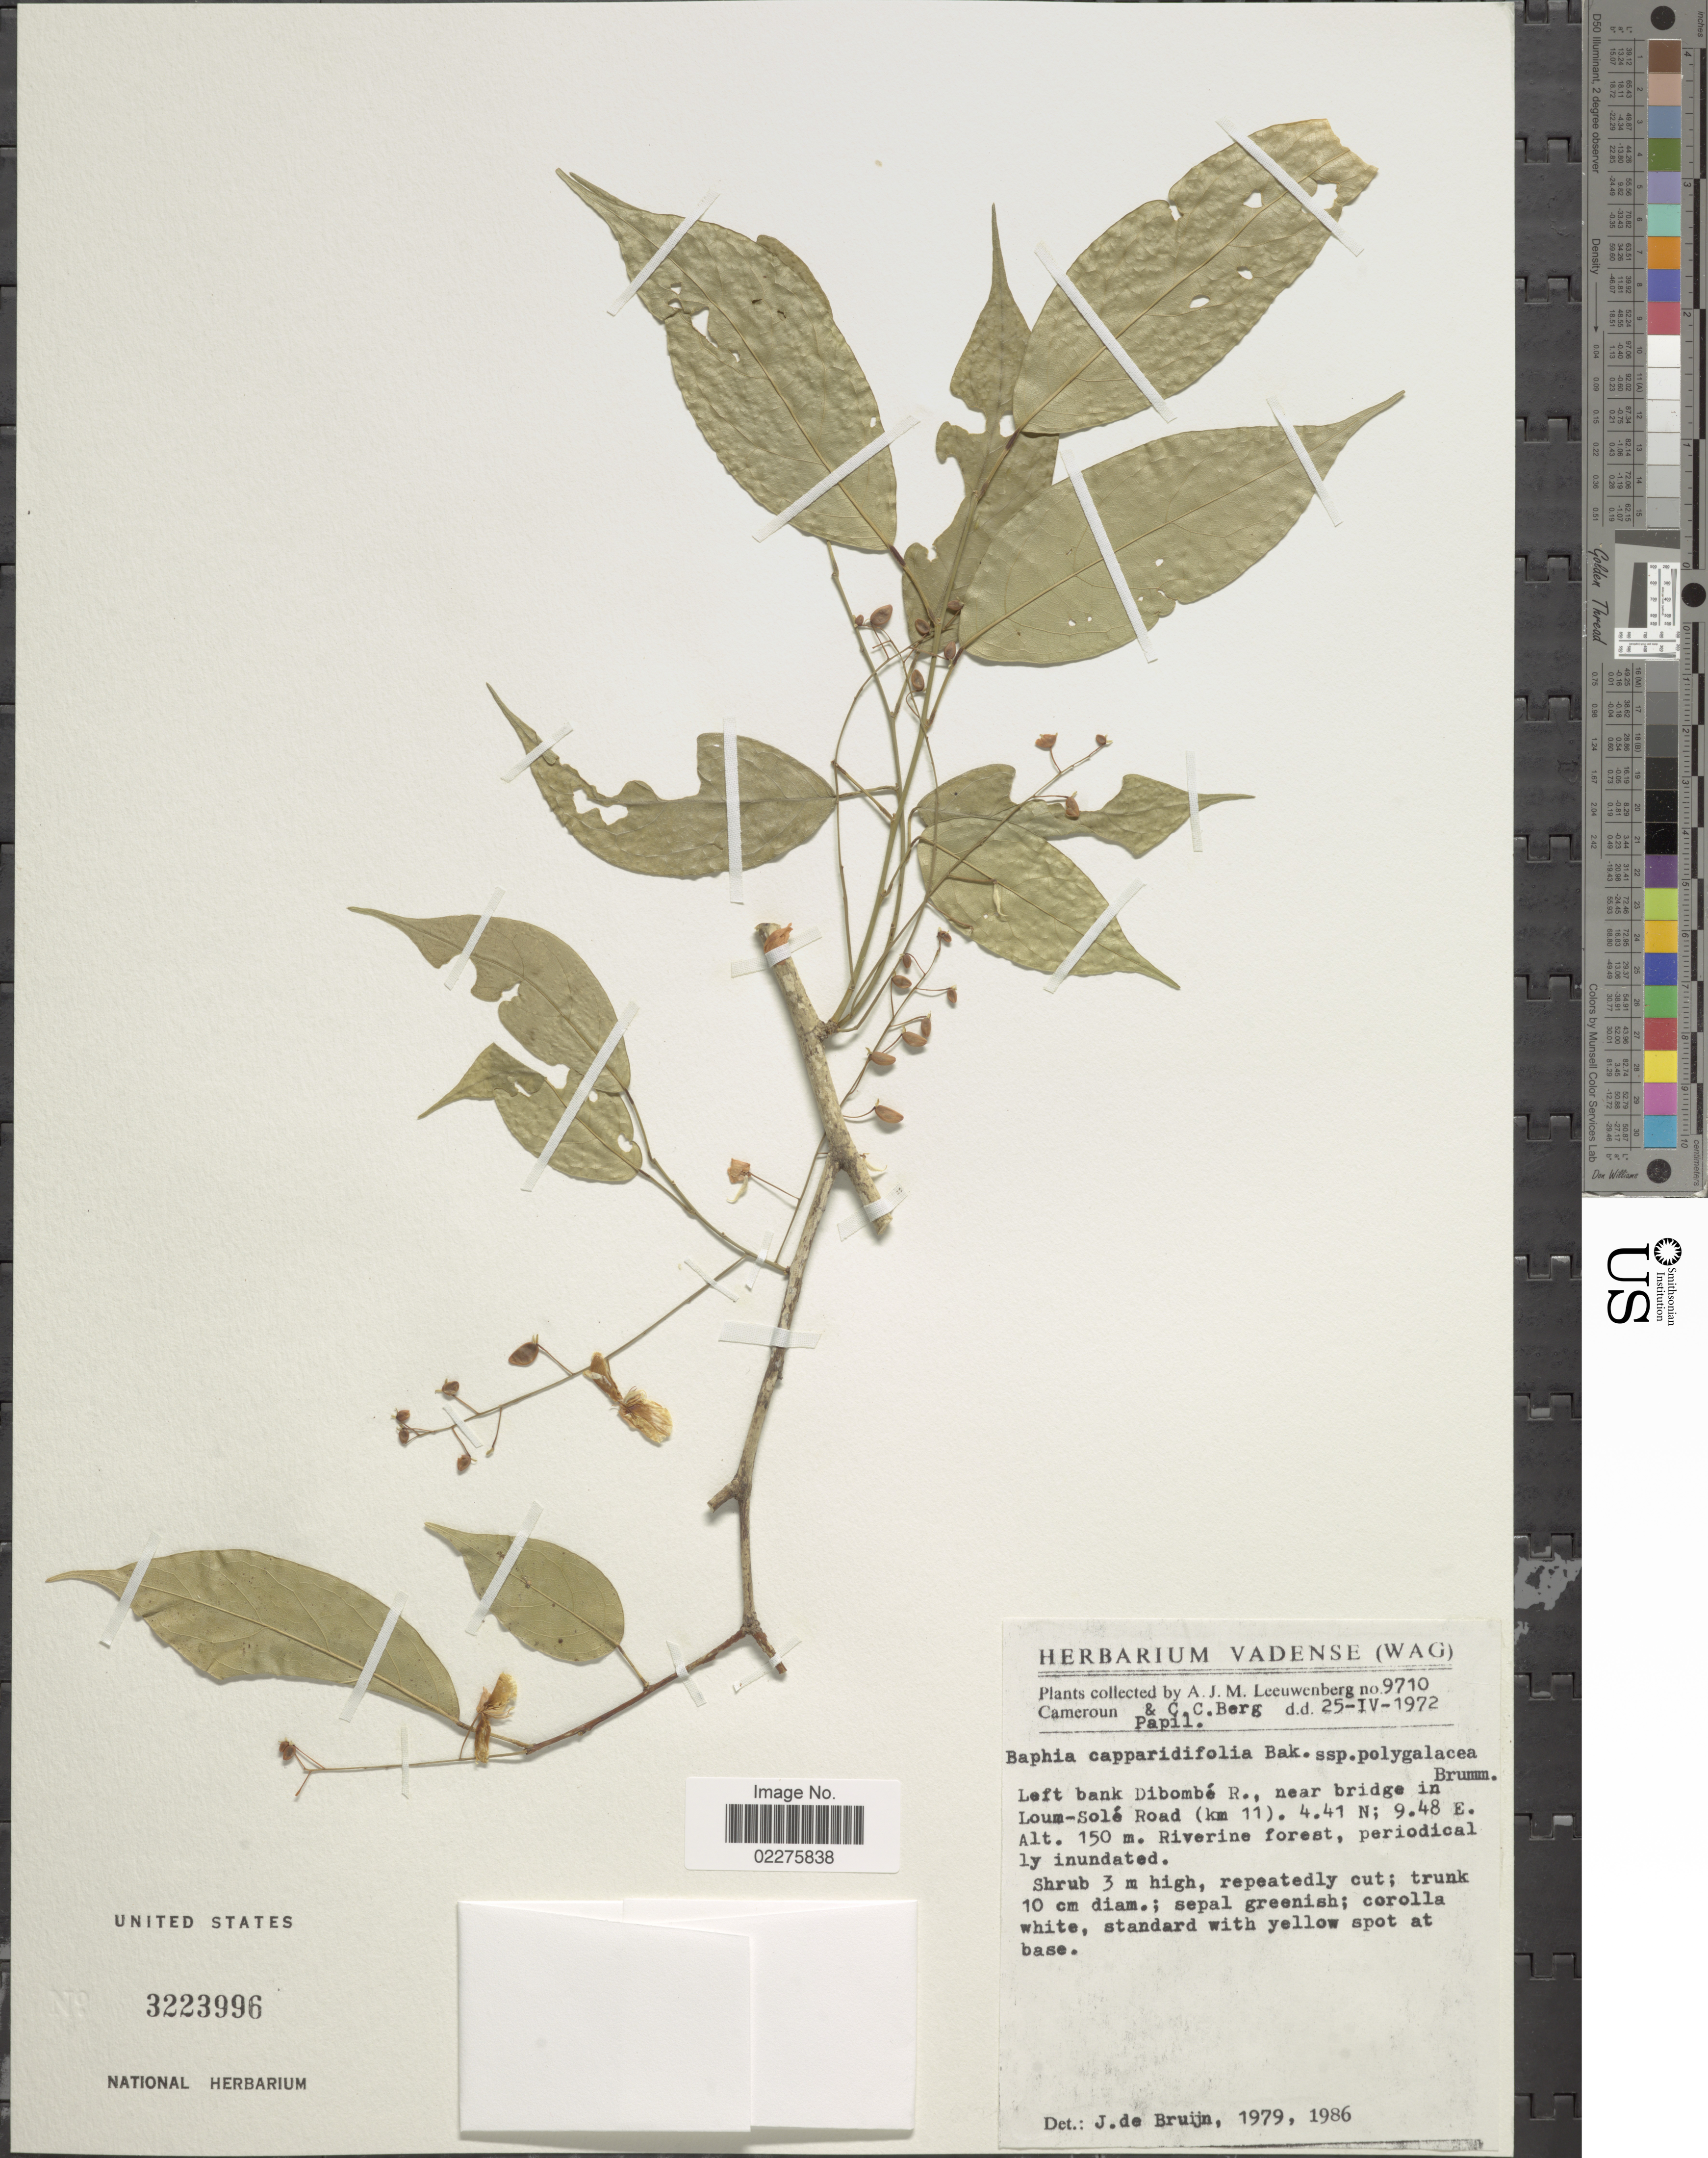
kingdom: Plantae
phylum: Tracheophyta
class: Magnoliopsida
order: Fabales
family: Fabaceae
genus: Baphia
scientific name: Baphia capparidifolia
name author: Baker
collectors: A. J. M. Leeuwenberg & C. C. Berg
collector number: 9710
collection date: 1972-04-25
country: Cameroon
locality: Left bank of Dibombe R., near bridge in Loum-Sole Road (km 11)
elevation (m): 150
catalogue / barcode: US 3223996